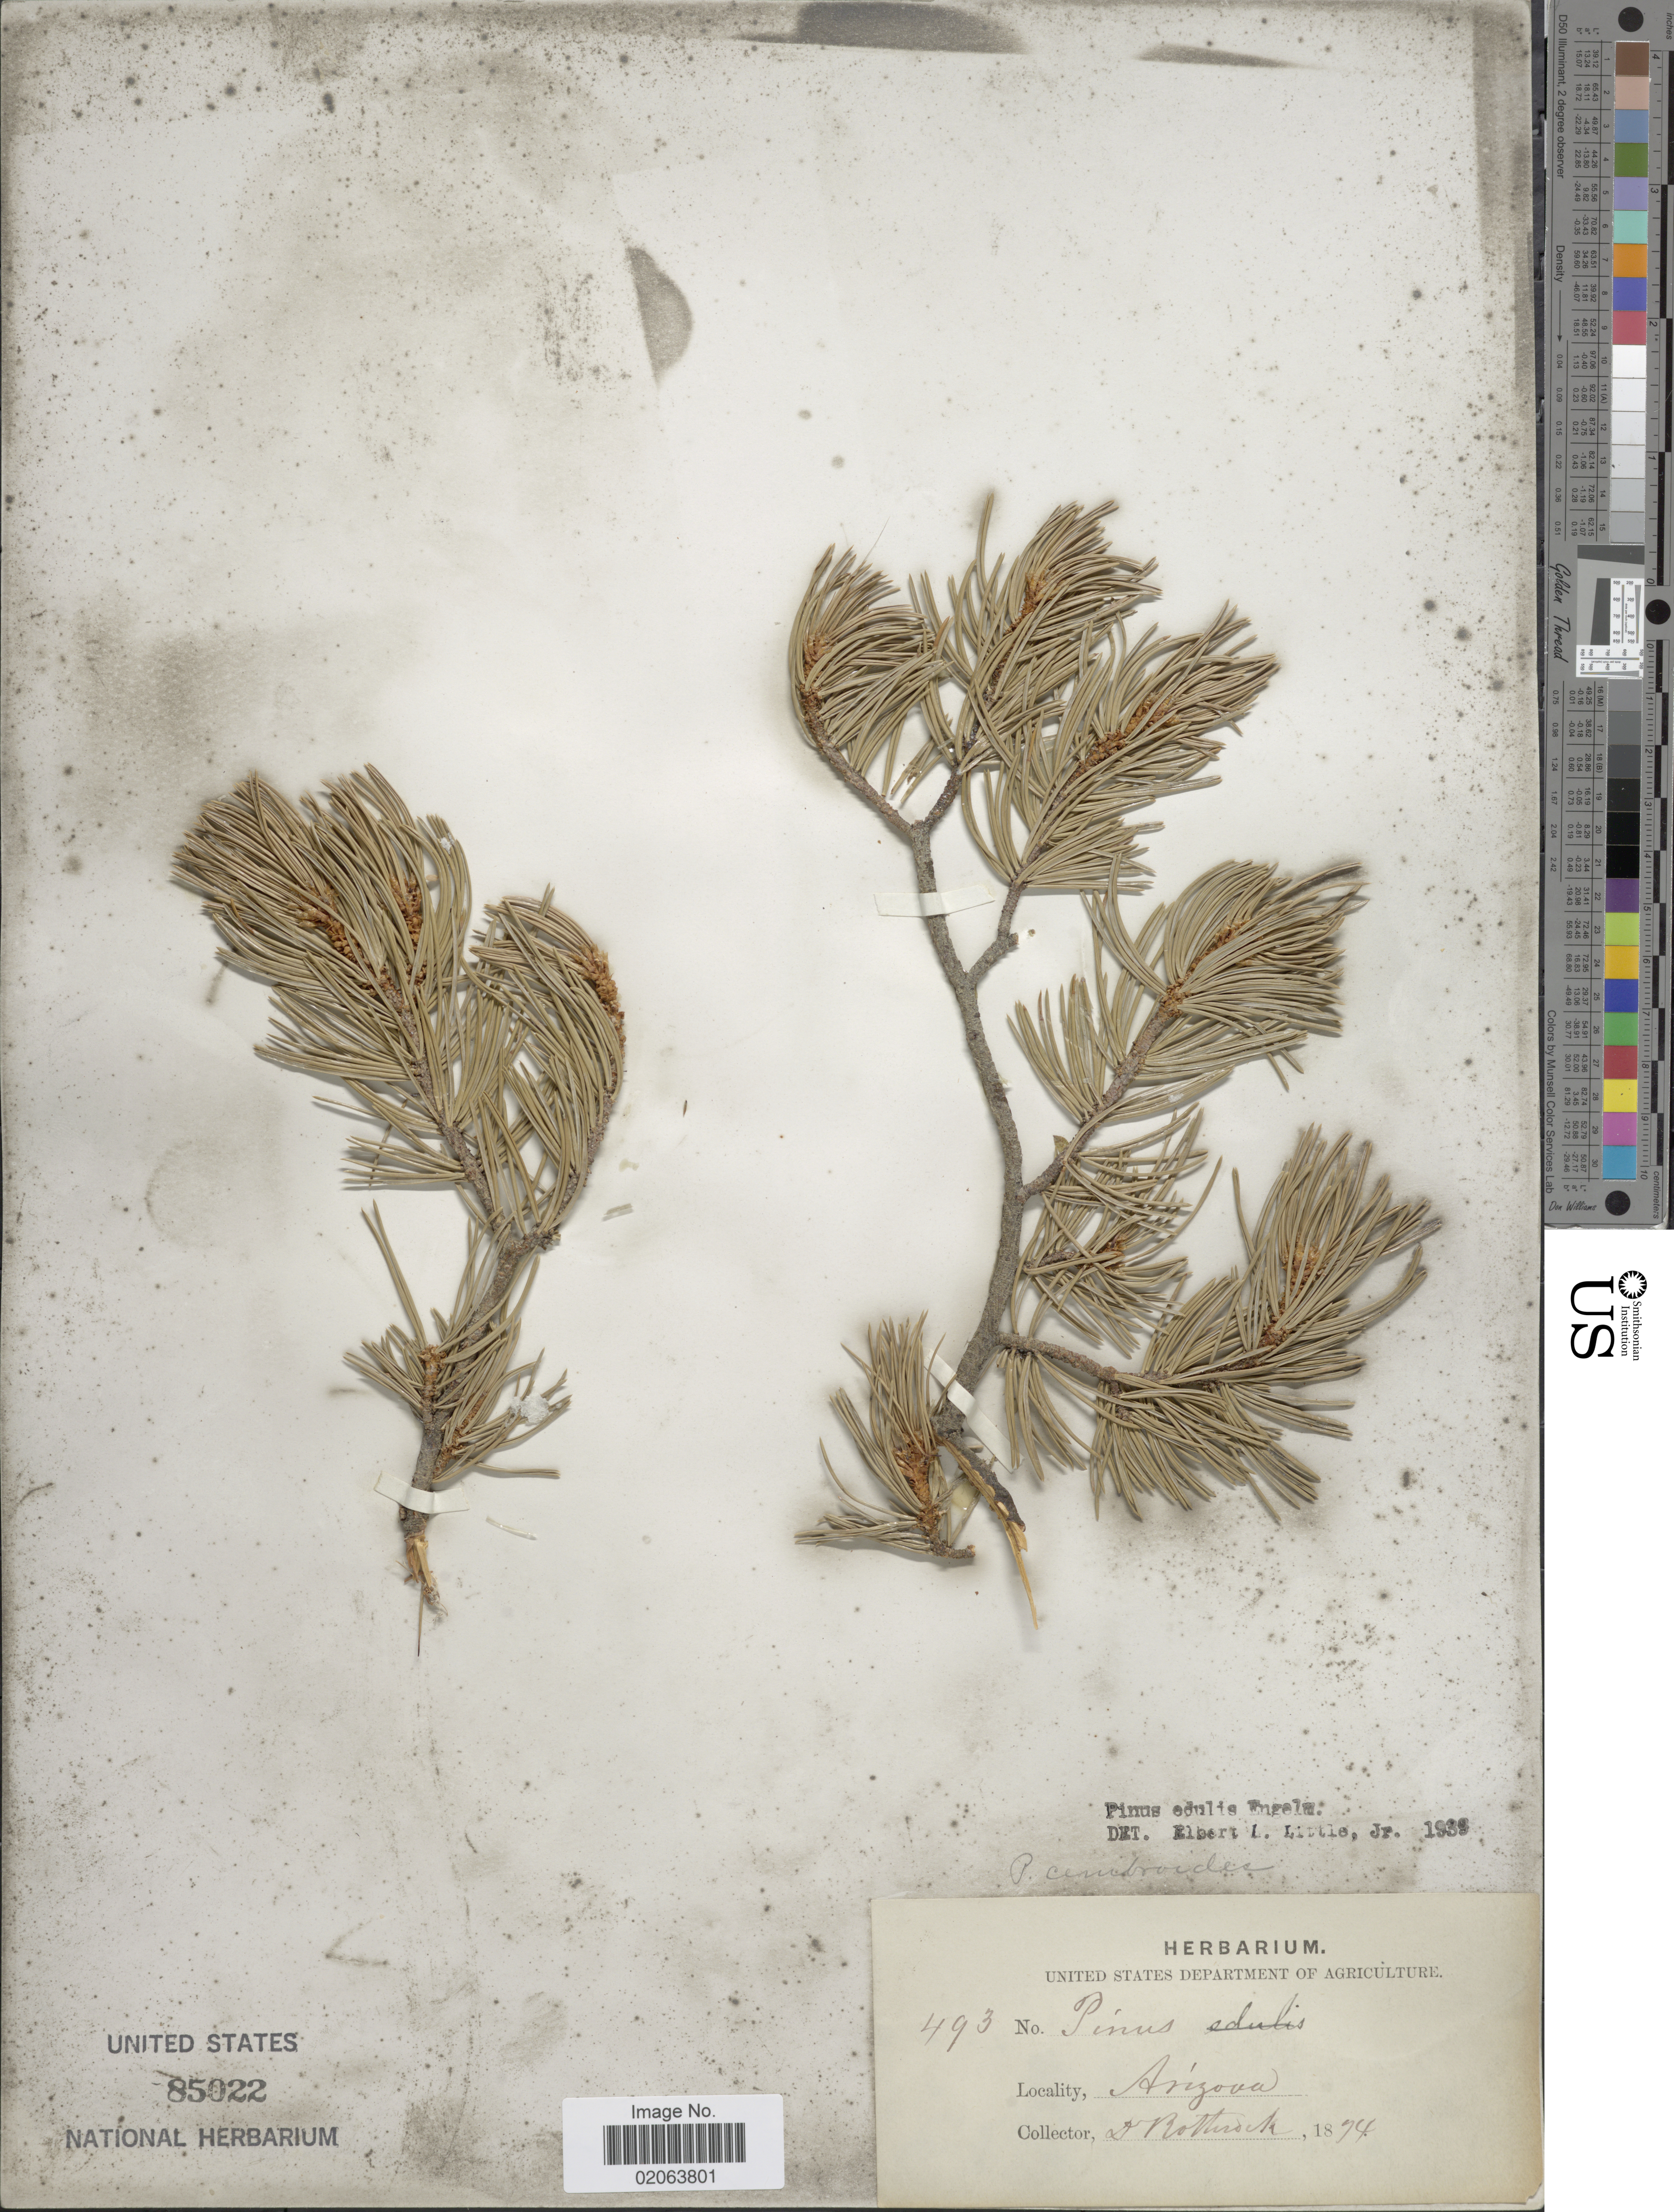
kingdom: Plantae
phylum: Tracheophyta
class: Pinopsida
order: Pinales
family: Pinaceae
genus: Pinus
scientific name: Pinus edulis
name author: Engelm.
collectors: D. Rothrock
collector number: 493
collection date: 1874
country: United States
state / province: Arizona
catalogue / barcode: US 85022